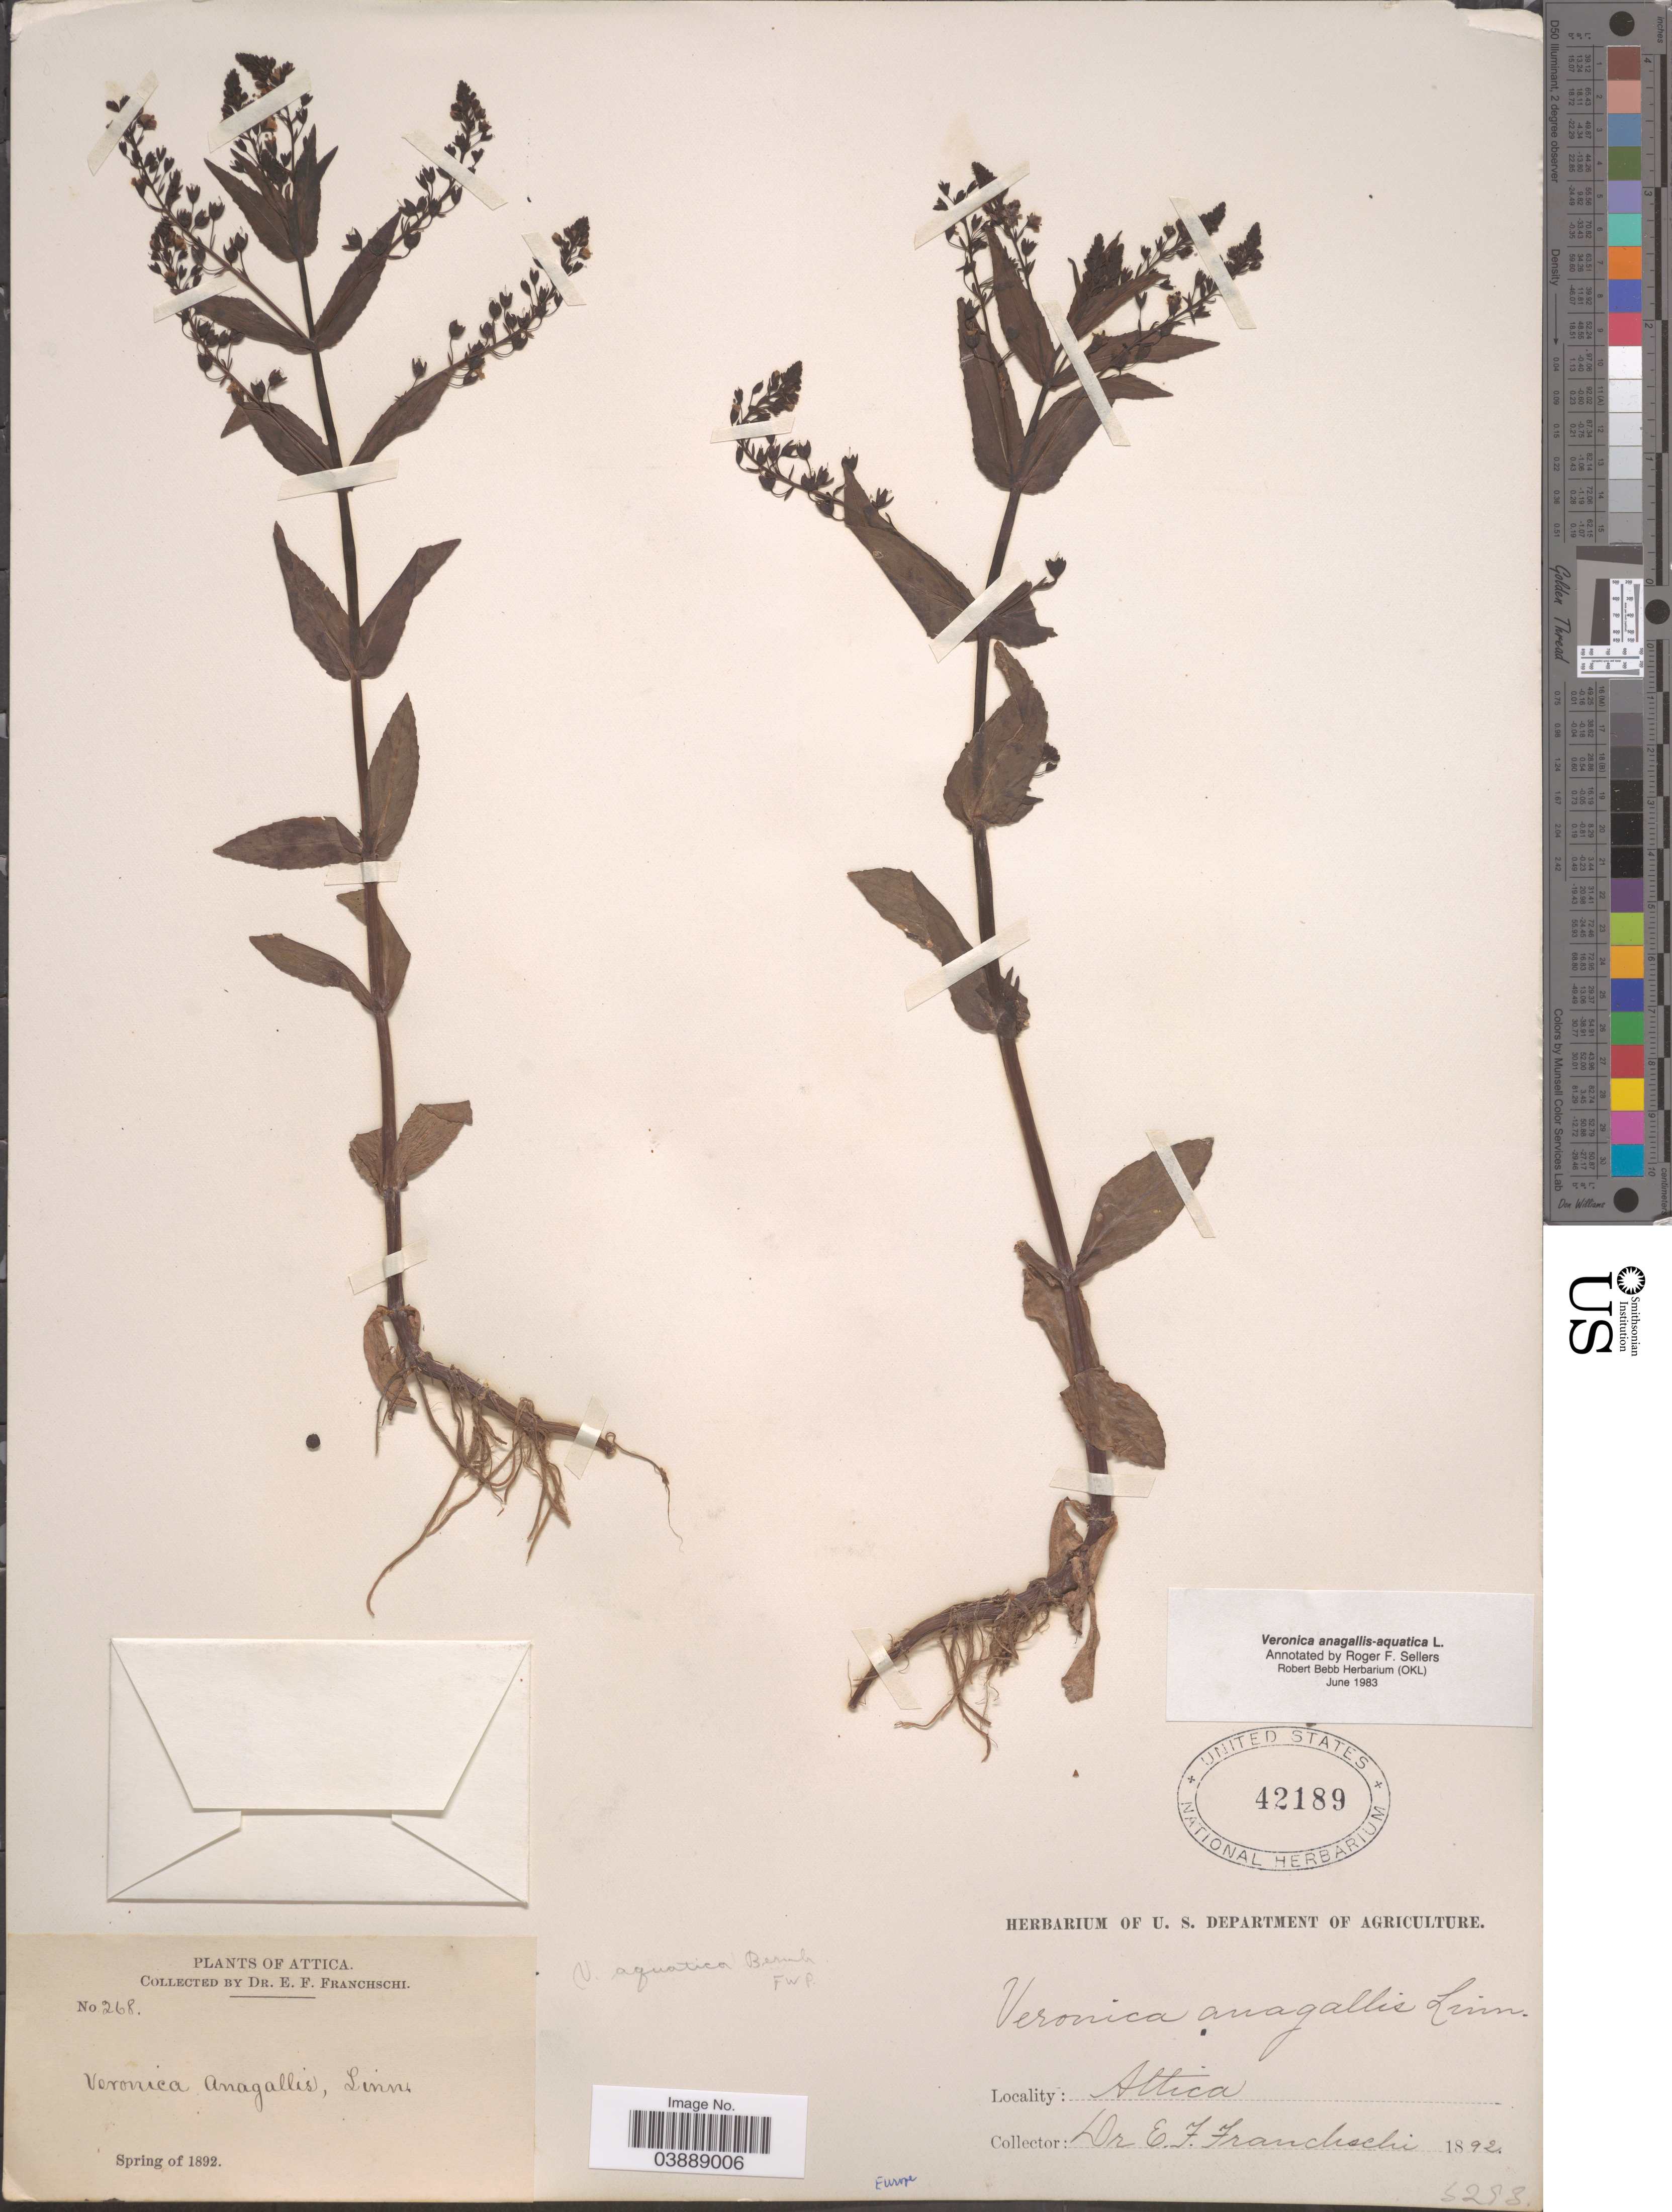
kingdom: Plantae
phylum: Tracheophyta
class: Magnoliopsida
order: Lamiales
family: Plantaginaceae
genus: Veronica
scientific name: Veronica anagallis-aquatica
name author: L.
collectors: E. Franchschi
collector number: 268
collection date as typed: Spring of 1892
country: Greece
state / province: Attica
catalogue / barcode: US 42189